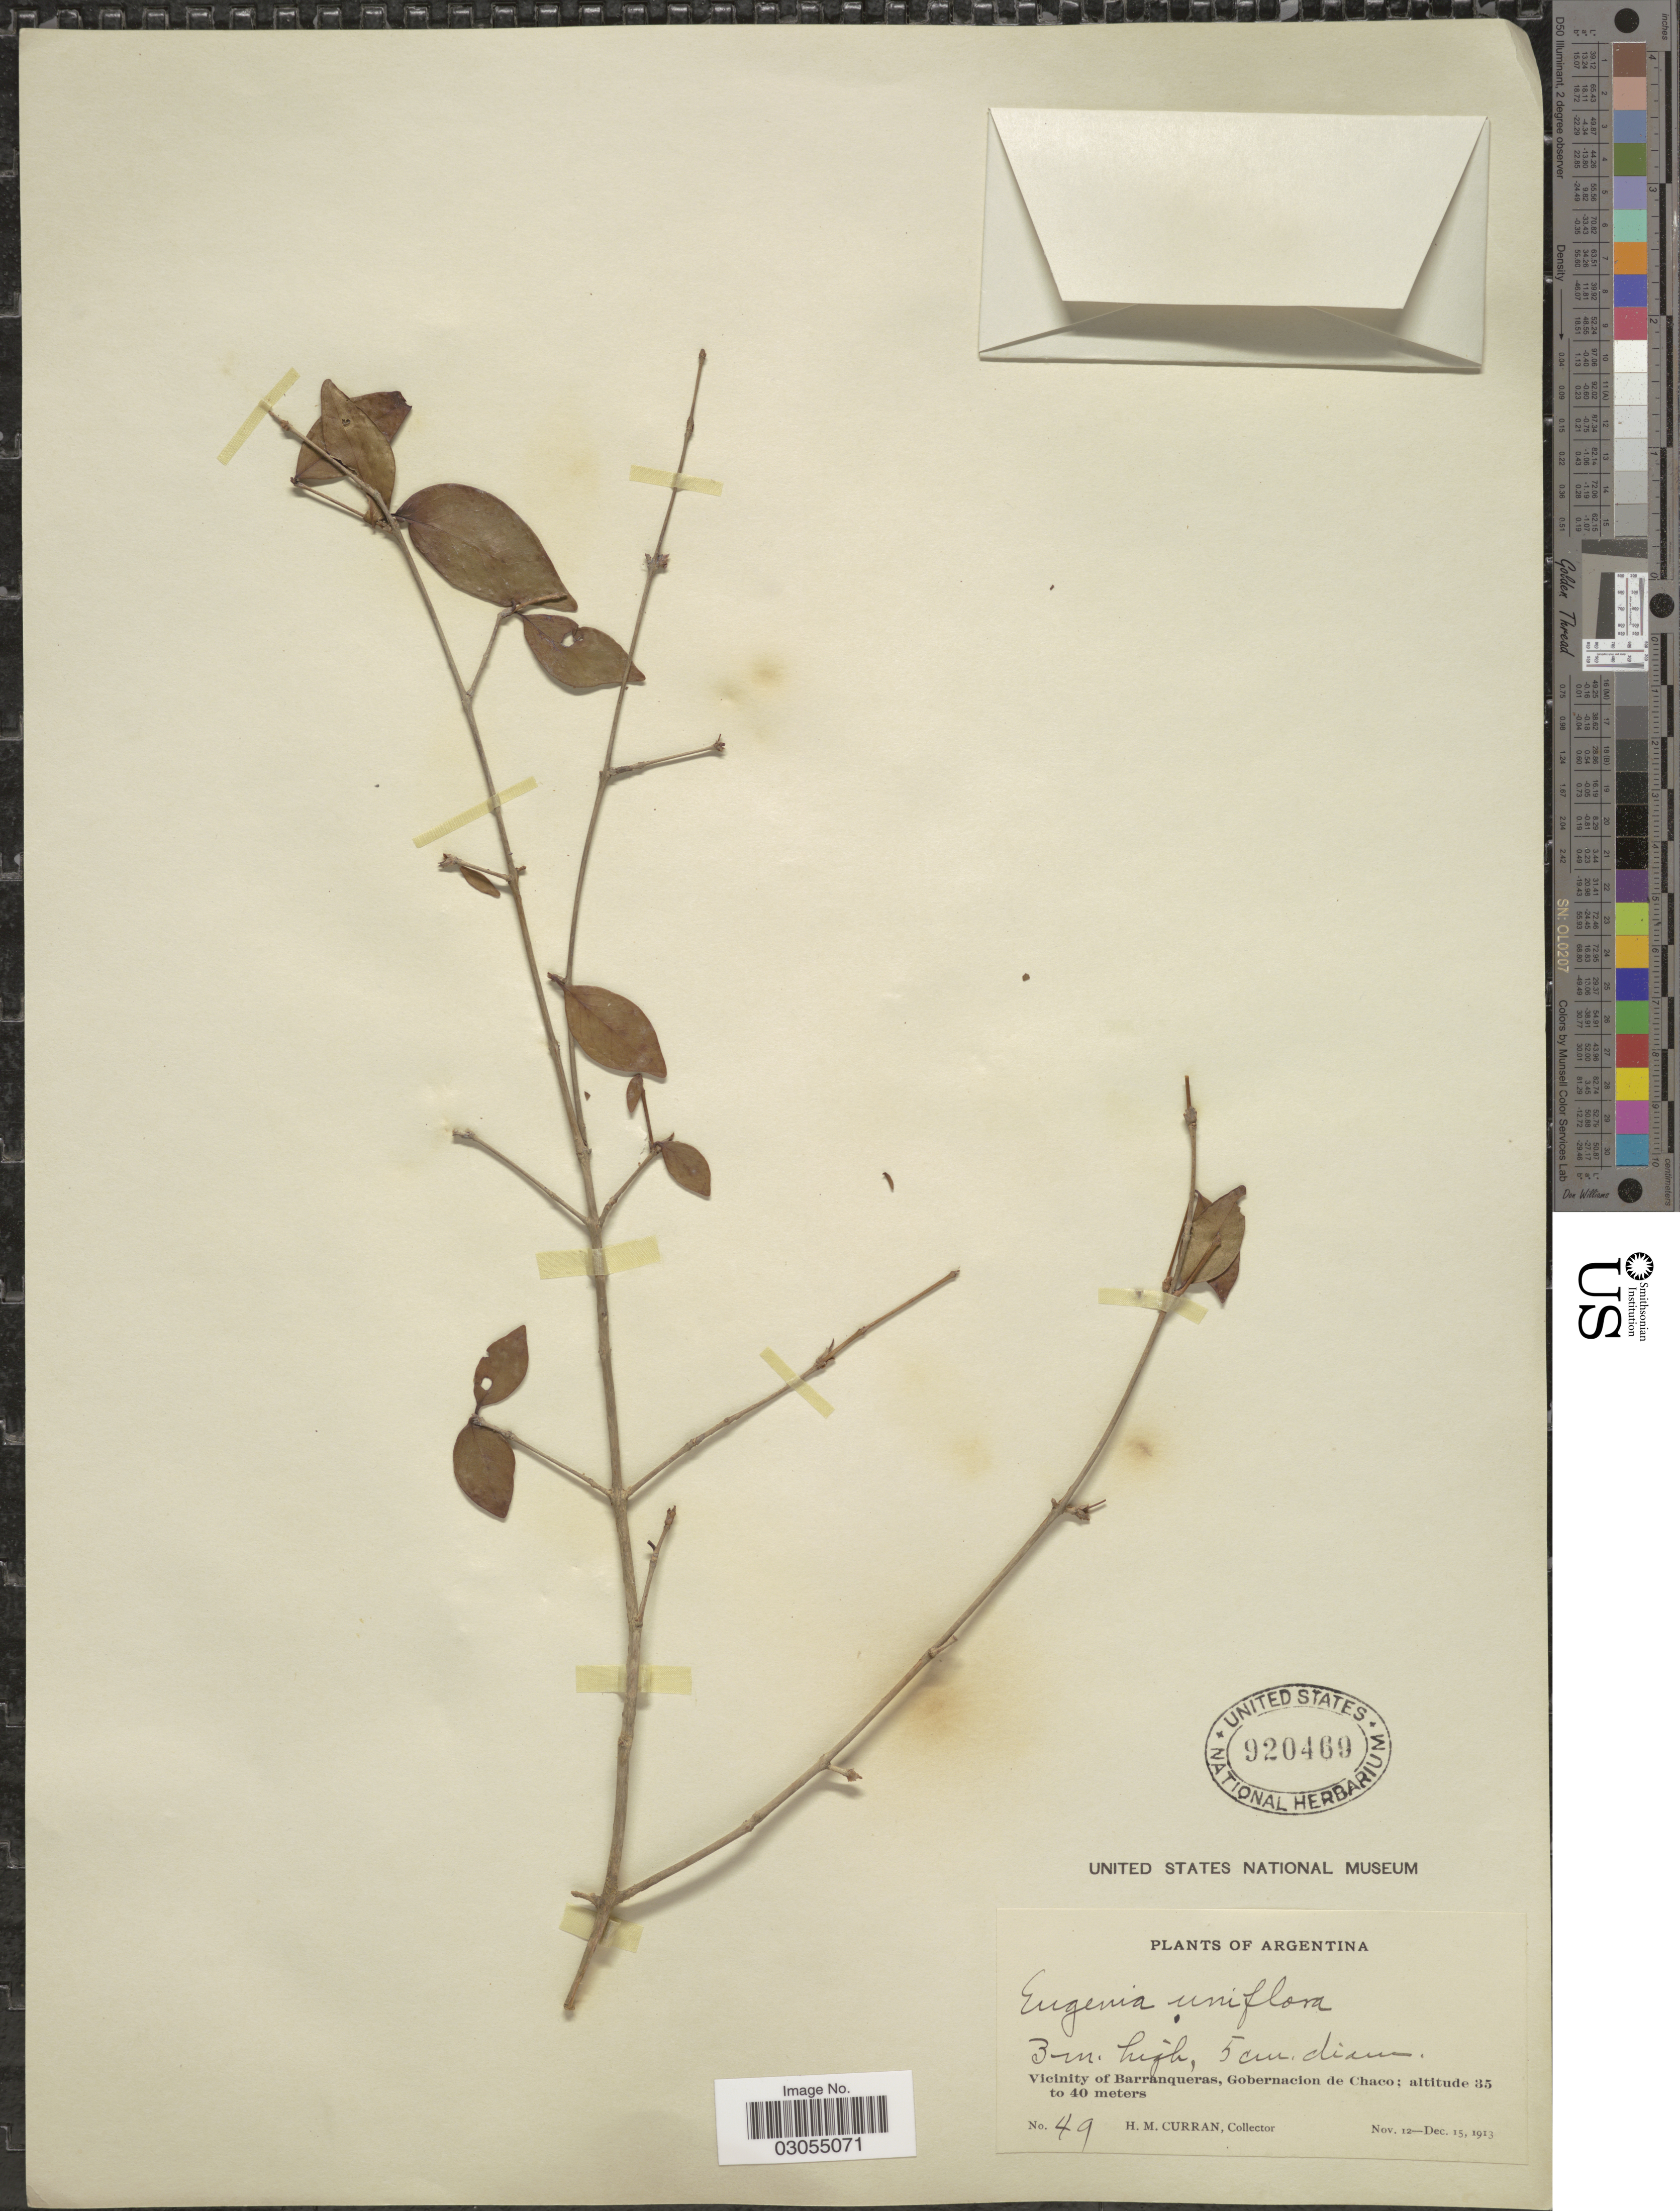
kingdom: Plantae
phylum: Tracheophyta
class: Magnoliopsida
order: Myrtales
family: Myrtaceae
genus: Eugenia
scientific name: Eugenia uniflora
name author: L.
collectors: H. M. Curran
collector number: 49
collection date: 1913-11-12/1913-12-15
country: Argentina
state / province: Chaco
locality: Vicinity of Barranqueras, Gobernacion de Chaco.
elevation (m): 35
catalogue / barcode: US 920469